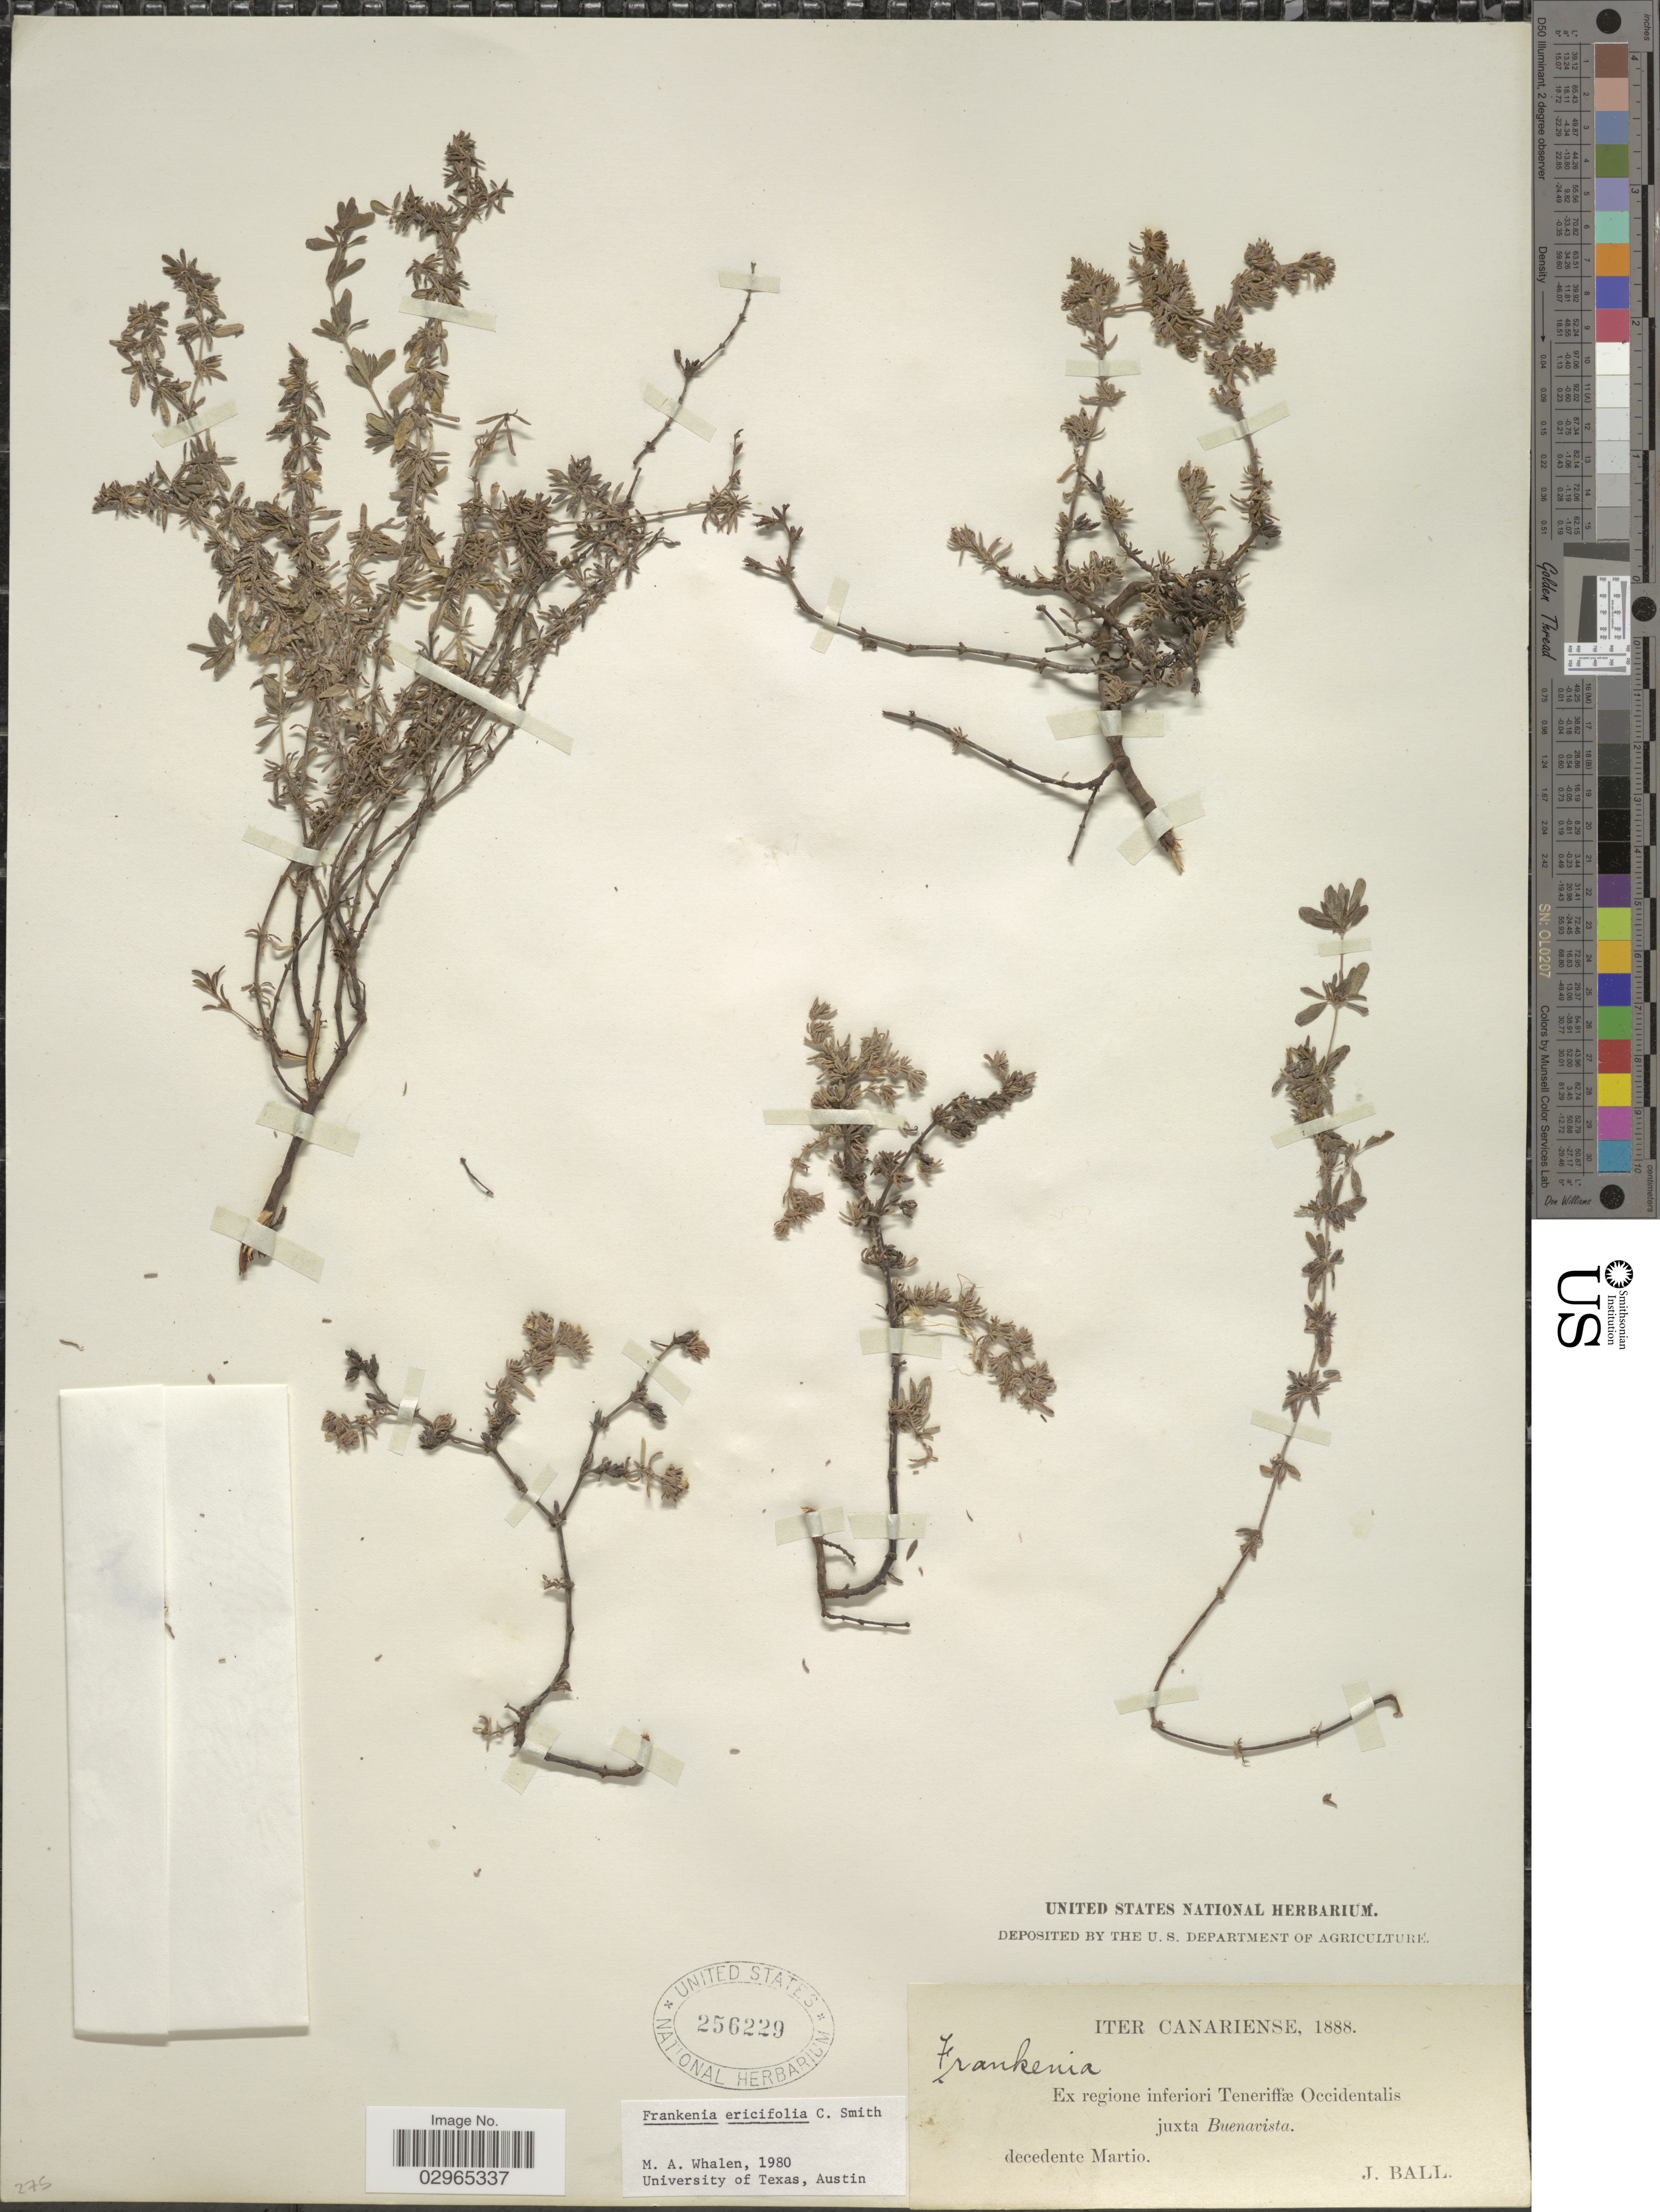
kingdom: Plantae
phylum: Tracheophyta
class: Magnoliopsida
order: Caryophyllales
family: Frankeniaceae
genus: Frankenia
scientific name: Frankenia ericifolia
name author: C. Sm.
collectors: J. Ball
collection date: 1888-03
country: Spain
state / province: Canarias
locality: Regione litorali Teneriffæ Occidentalis juxta Buenavista.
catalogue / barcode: US 256229